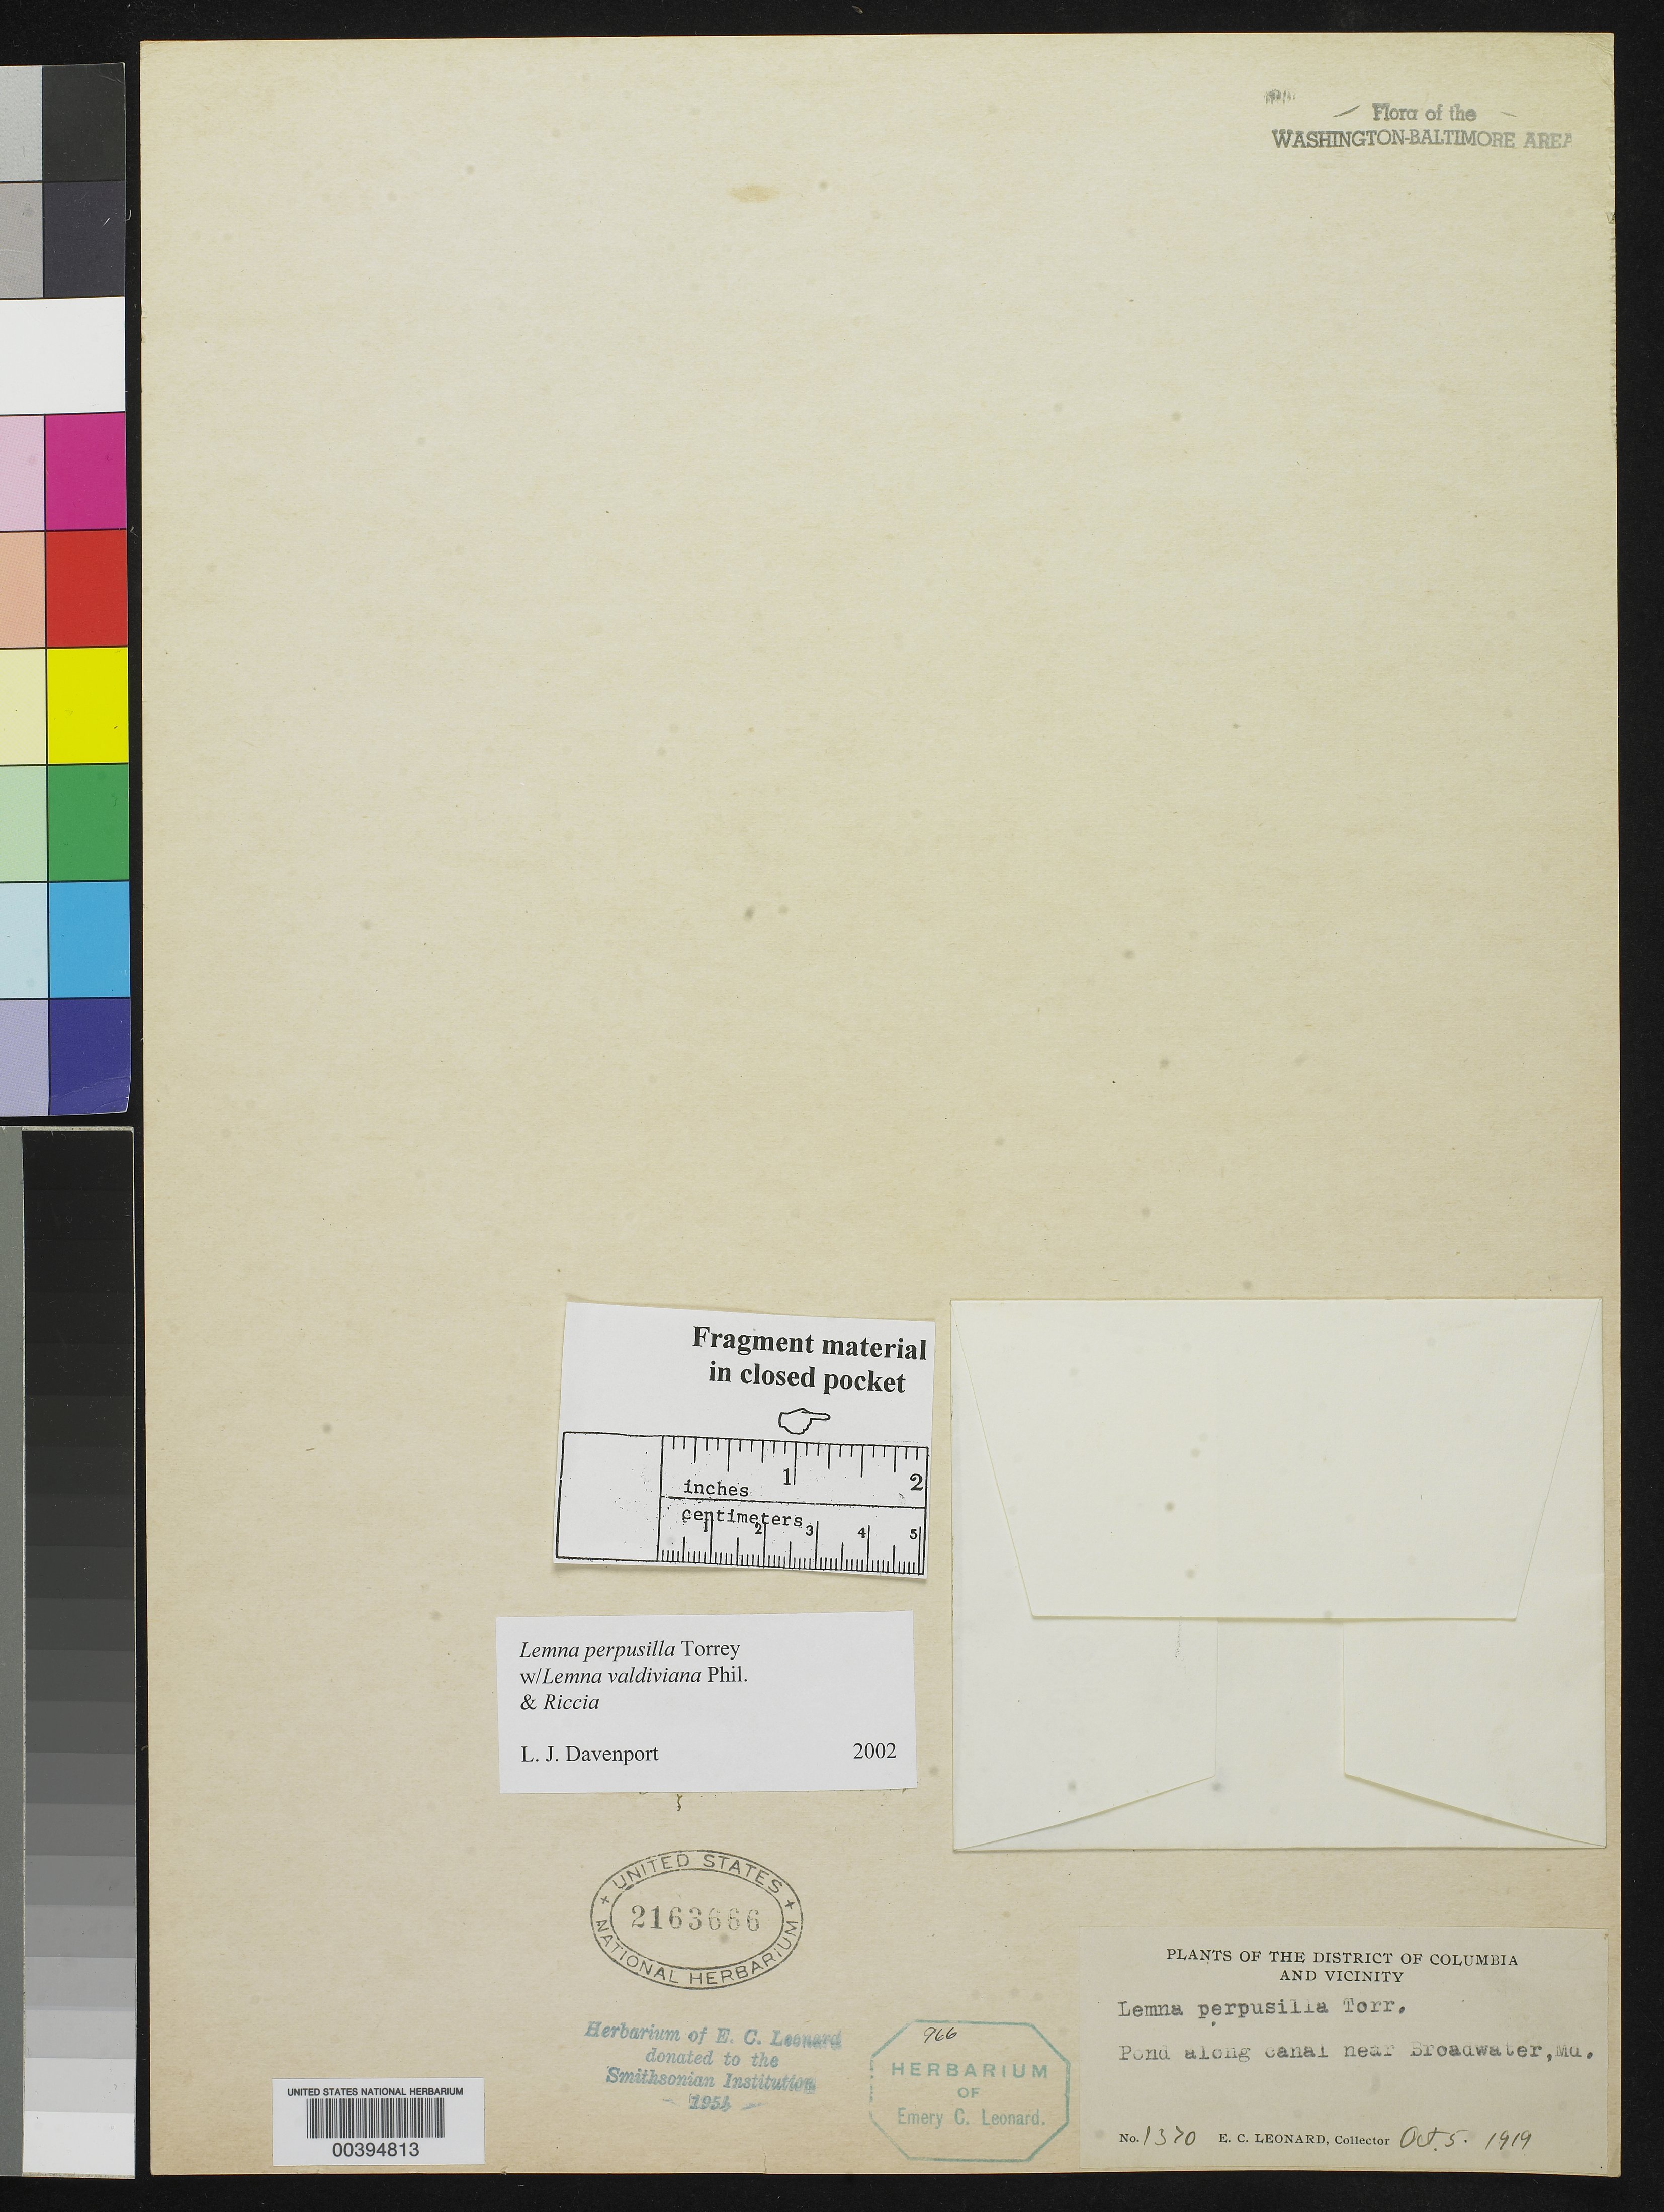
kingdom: Plantae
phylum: Tracheophyta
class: Liliopsida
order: Alismatales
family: Araceae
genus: Lemna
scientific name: Lemna valdiviana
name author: Phil.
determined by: Davenport, L. J.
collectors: E. C. Leonard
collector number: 1370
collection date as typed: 05 Oct 1919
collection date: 1919-10-05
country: United States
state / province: Maryland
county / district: Montgomery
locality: Broadwater vicinity C. & O. Canal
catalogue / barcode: US 2163666